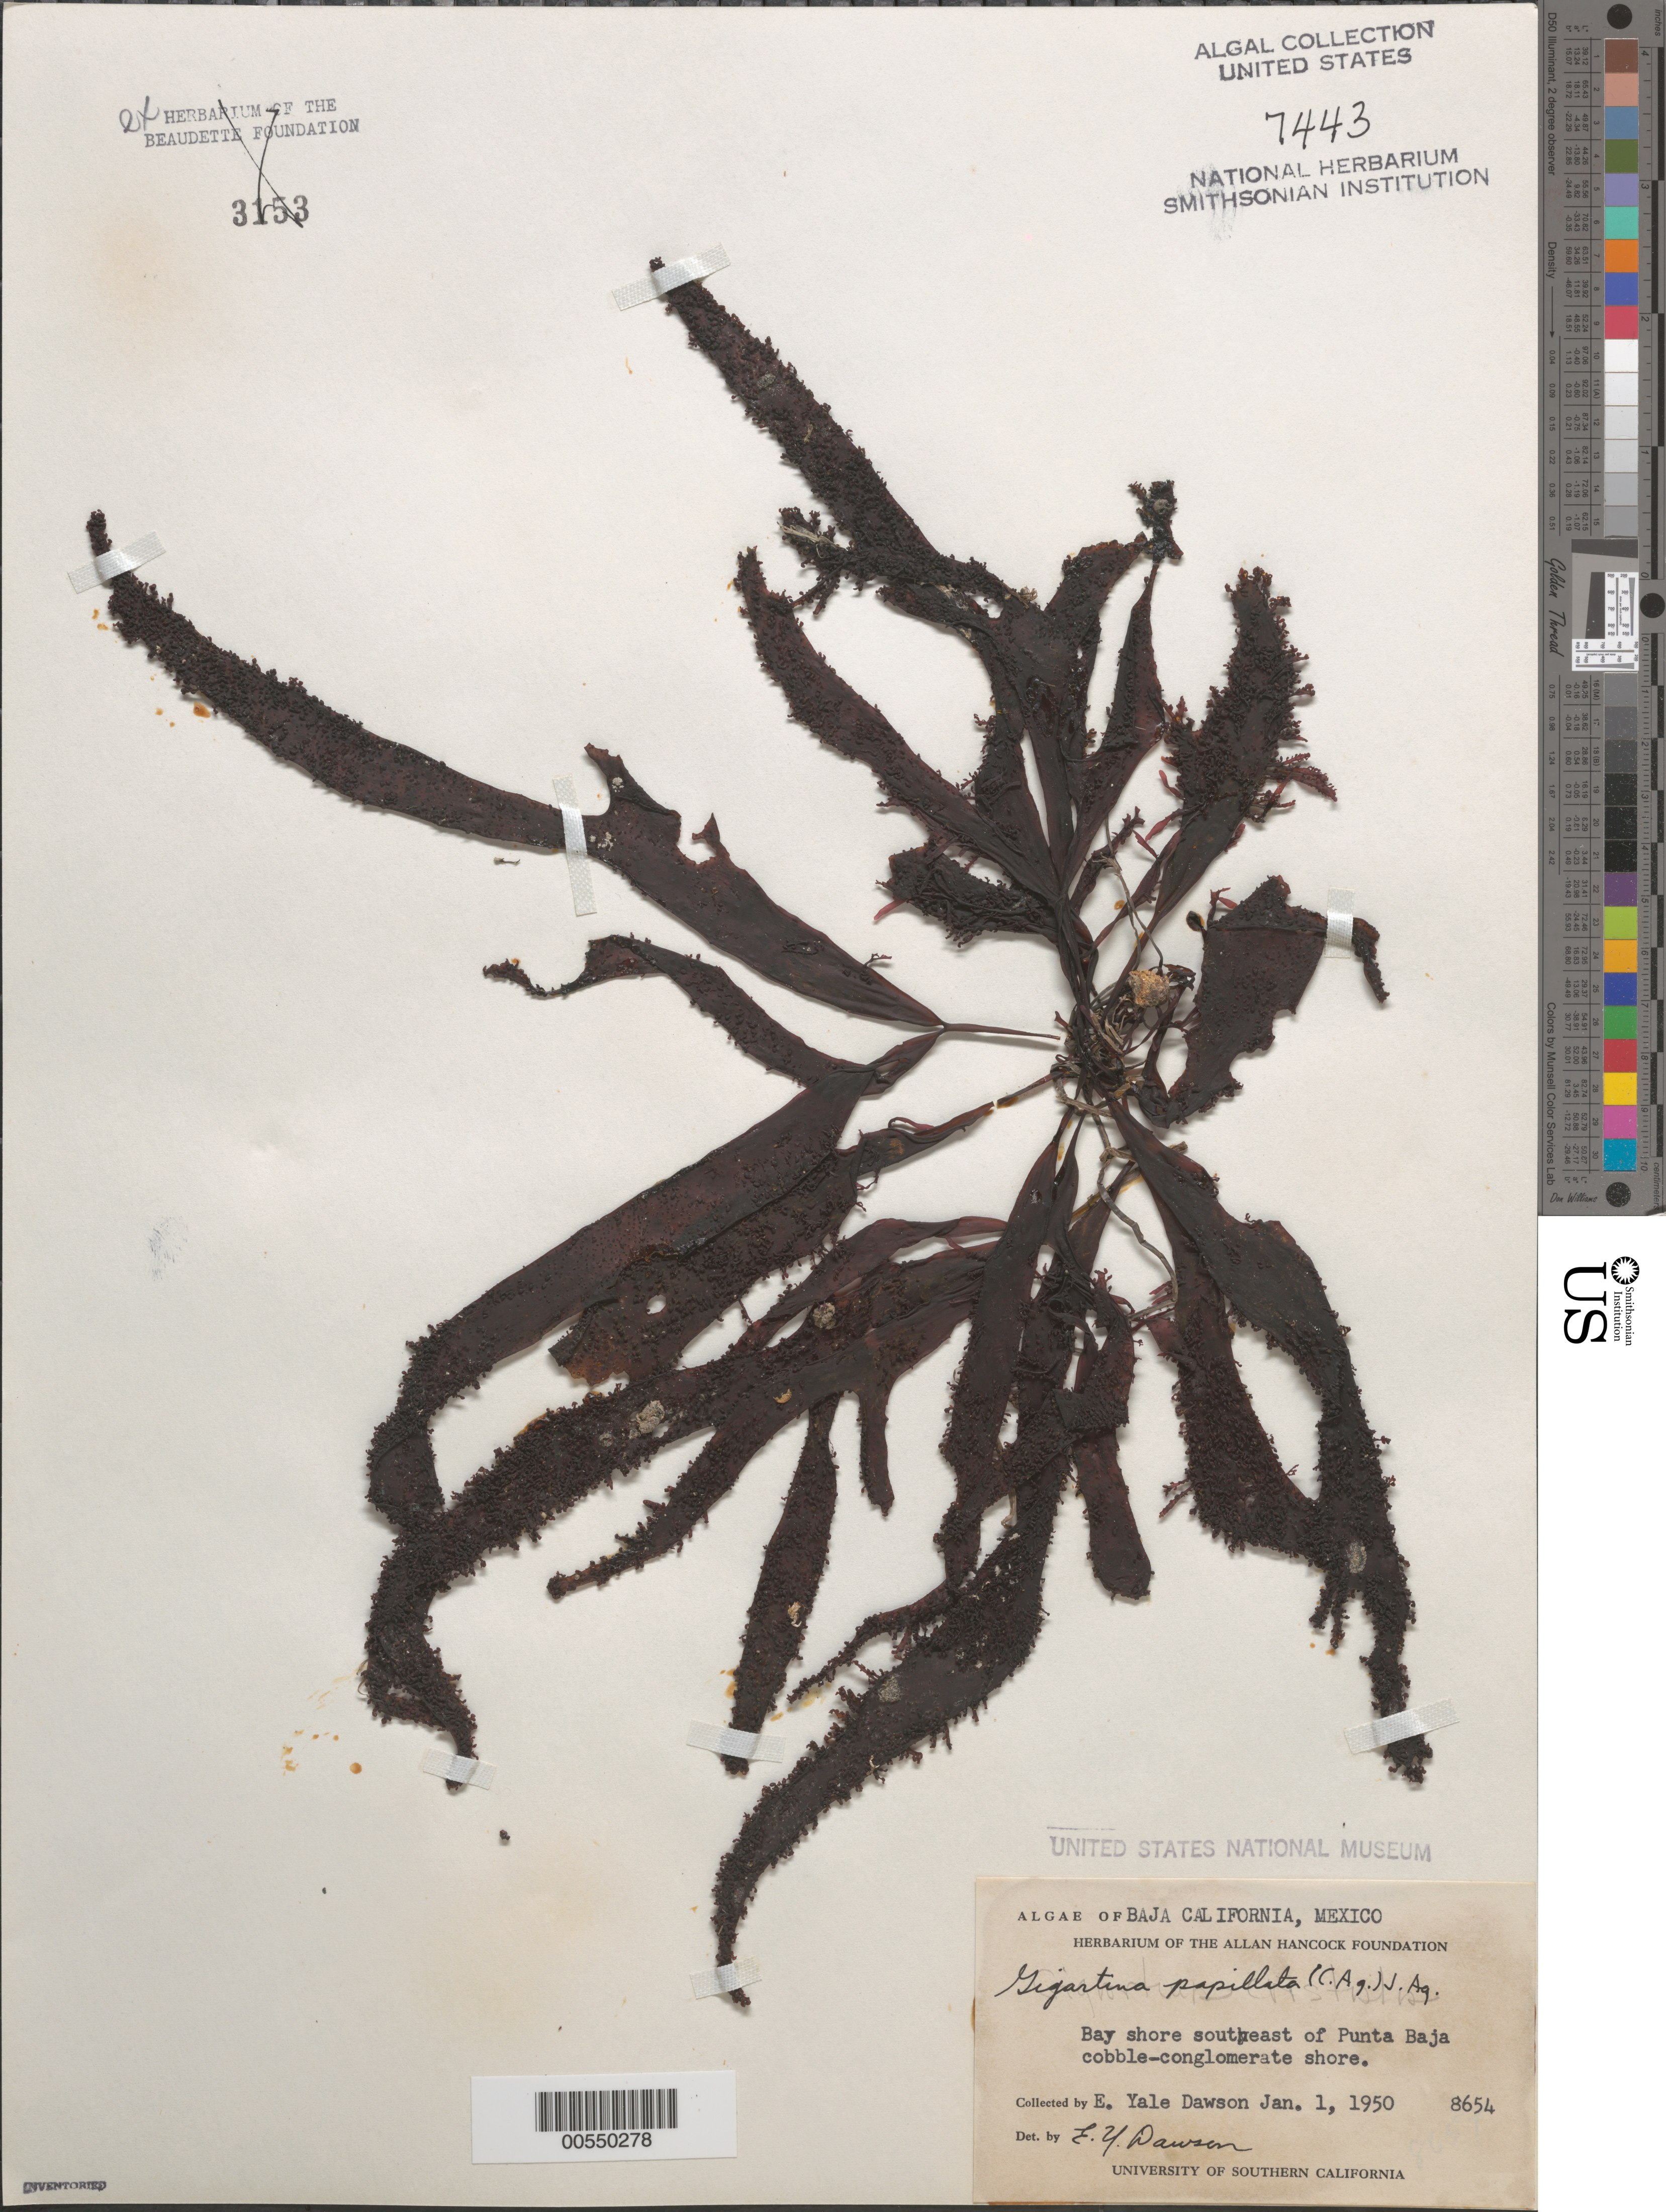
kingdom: Plantae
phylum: Rhodophyta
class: Florideophyceae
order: Gigartinales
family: Phyllophoraceae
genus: Mastocarpus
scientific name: Mastocarpus papillatus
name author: (C. Agardh) Kütz.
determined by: Algae name updating Project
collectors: E. Y. Dawson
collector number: EYD 8654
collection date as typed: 01 Jan 1950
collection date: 1950-01-01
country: Mexico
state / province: Baja California Norte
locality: Southeast of Punta Baja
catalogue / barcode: US 7443